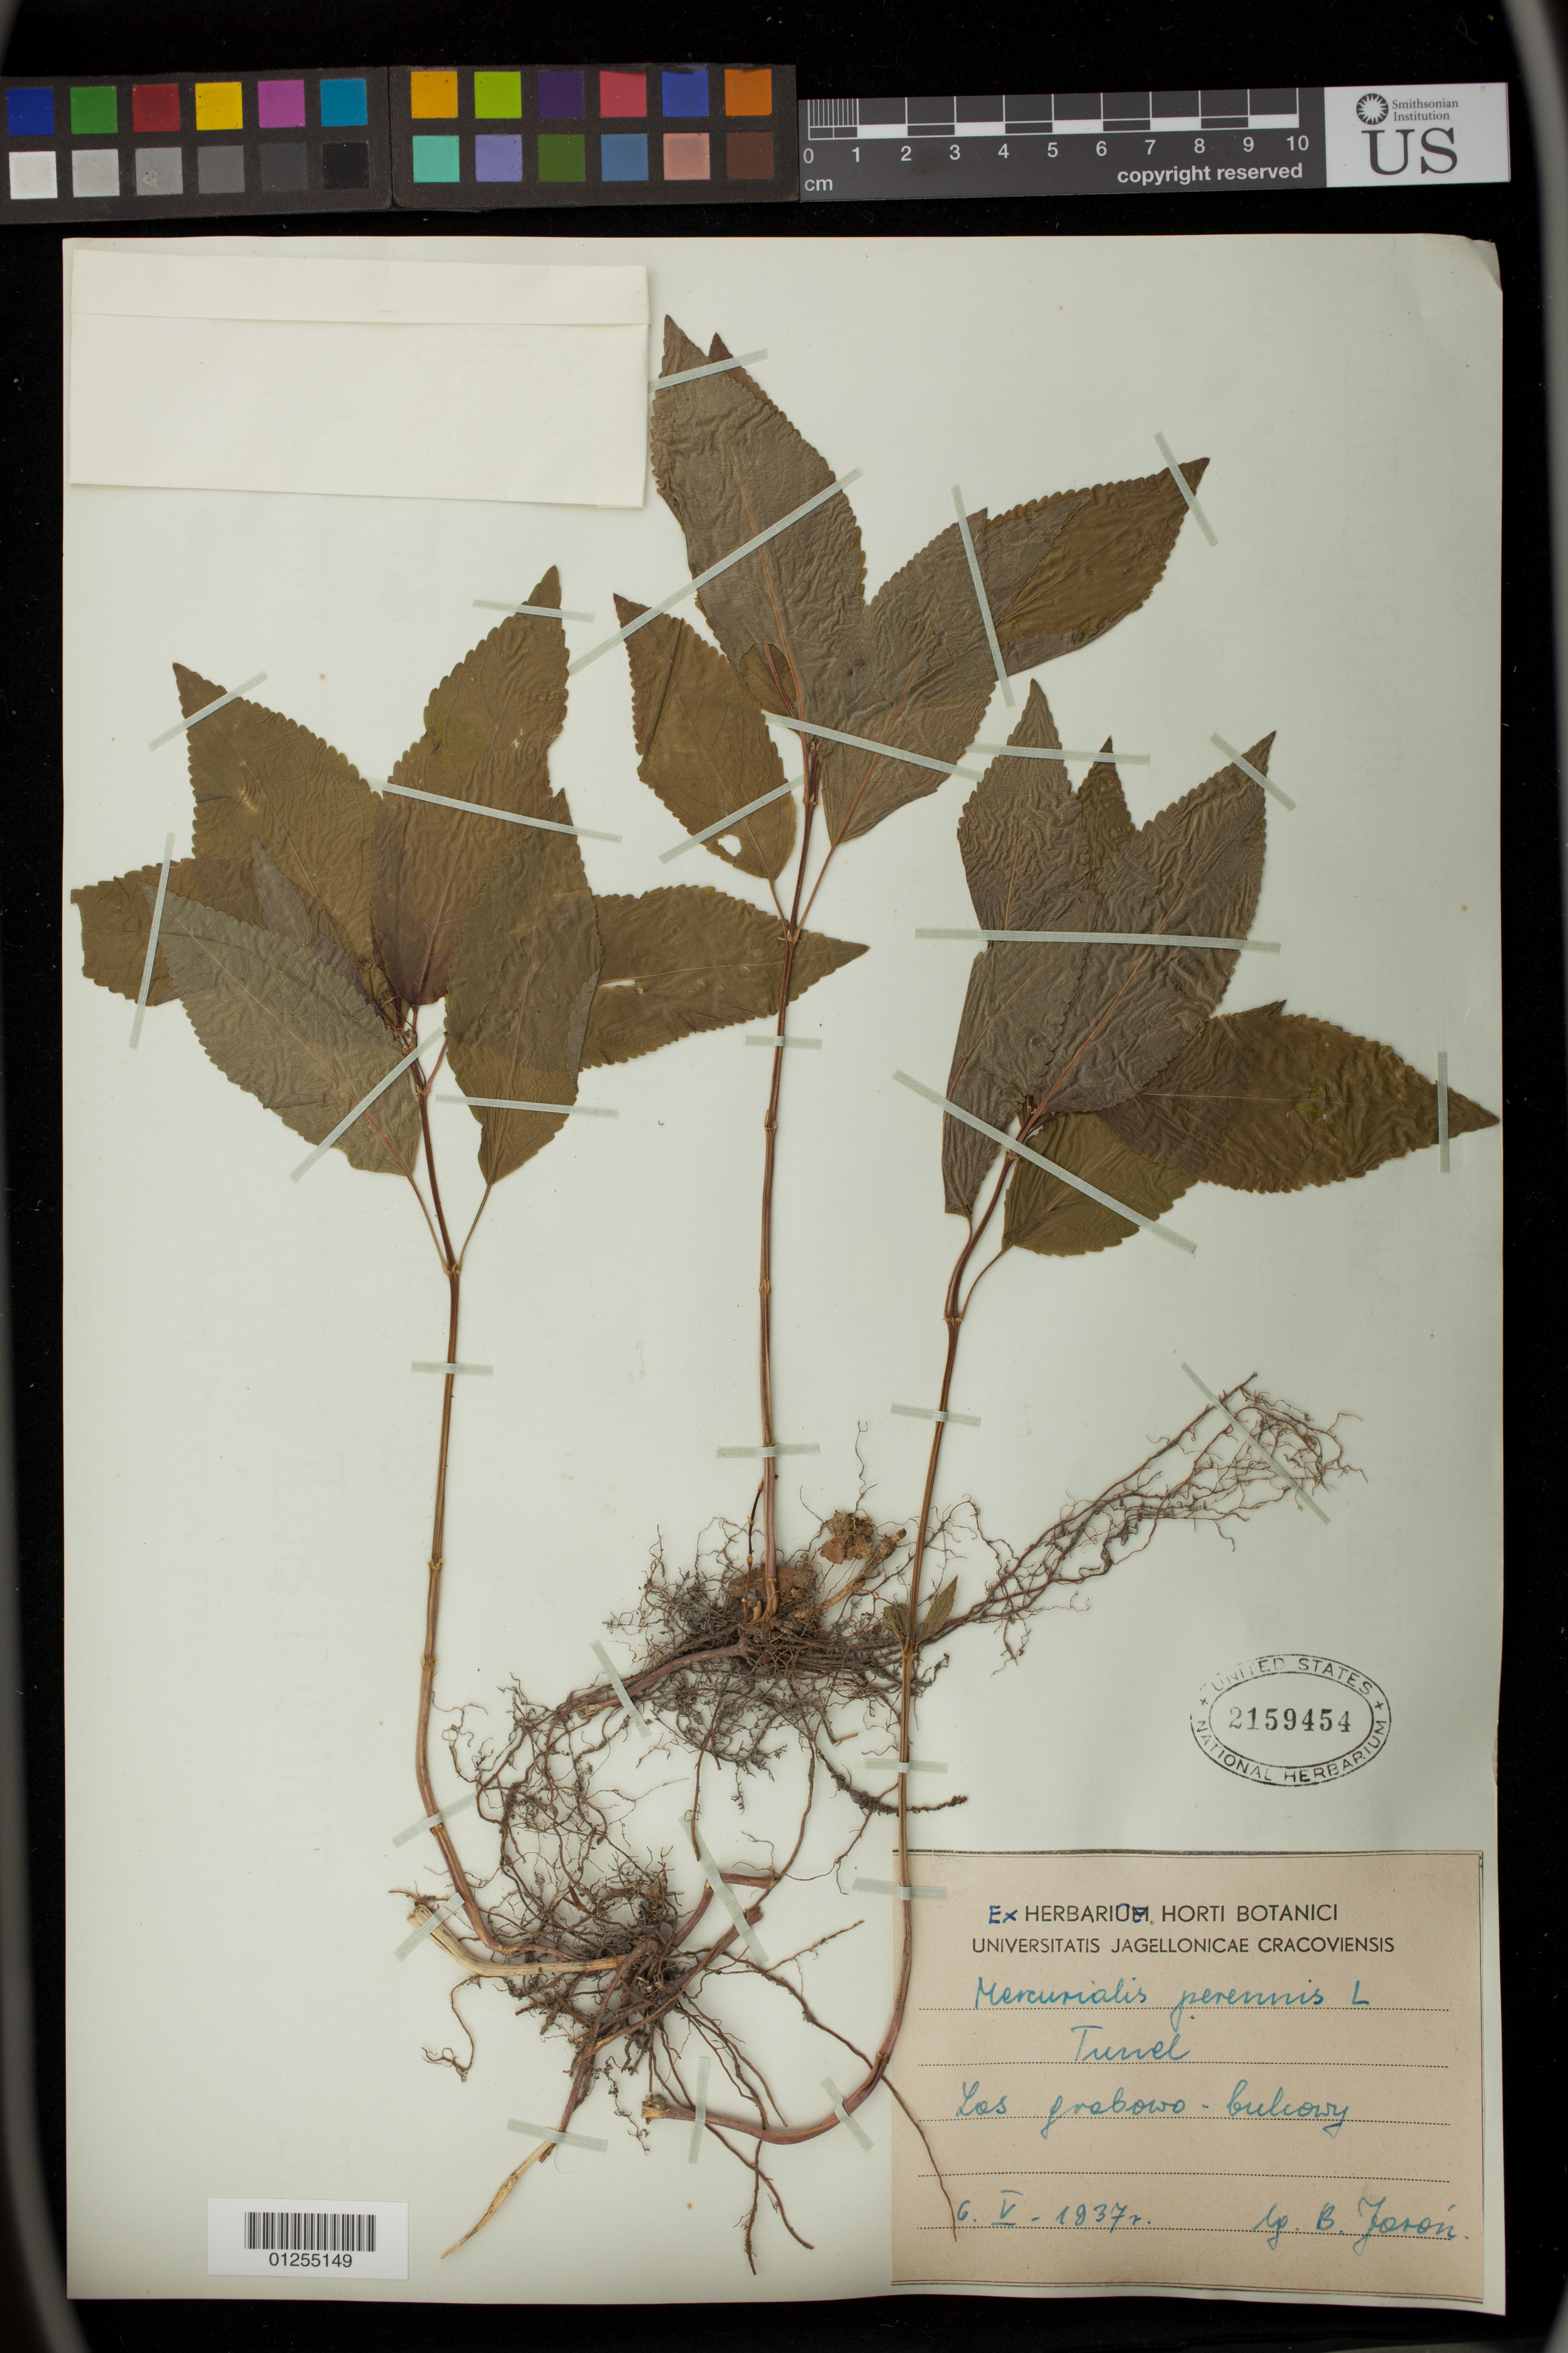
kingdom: Plantae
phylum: Tracheophyta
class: Magnoliopsida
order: Malpighiales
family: Euphorbiaceae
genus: Mercurialis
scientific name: Mercurialis perennis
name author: L.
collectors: B. Jaron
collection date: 1937-05-06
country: Poland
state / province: Malopolskie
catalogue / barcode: US 2159454